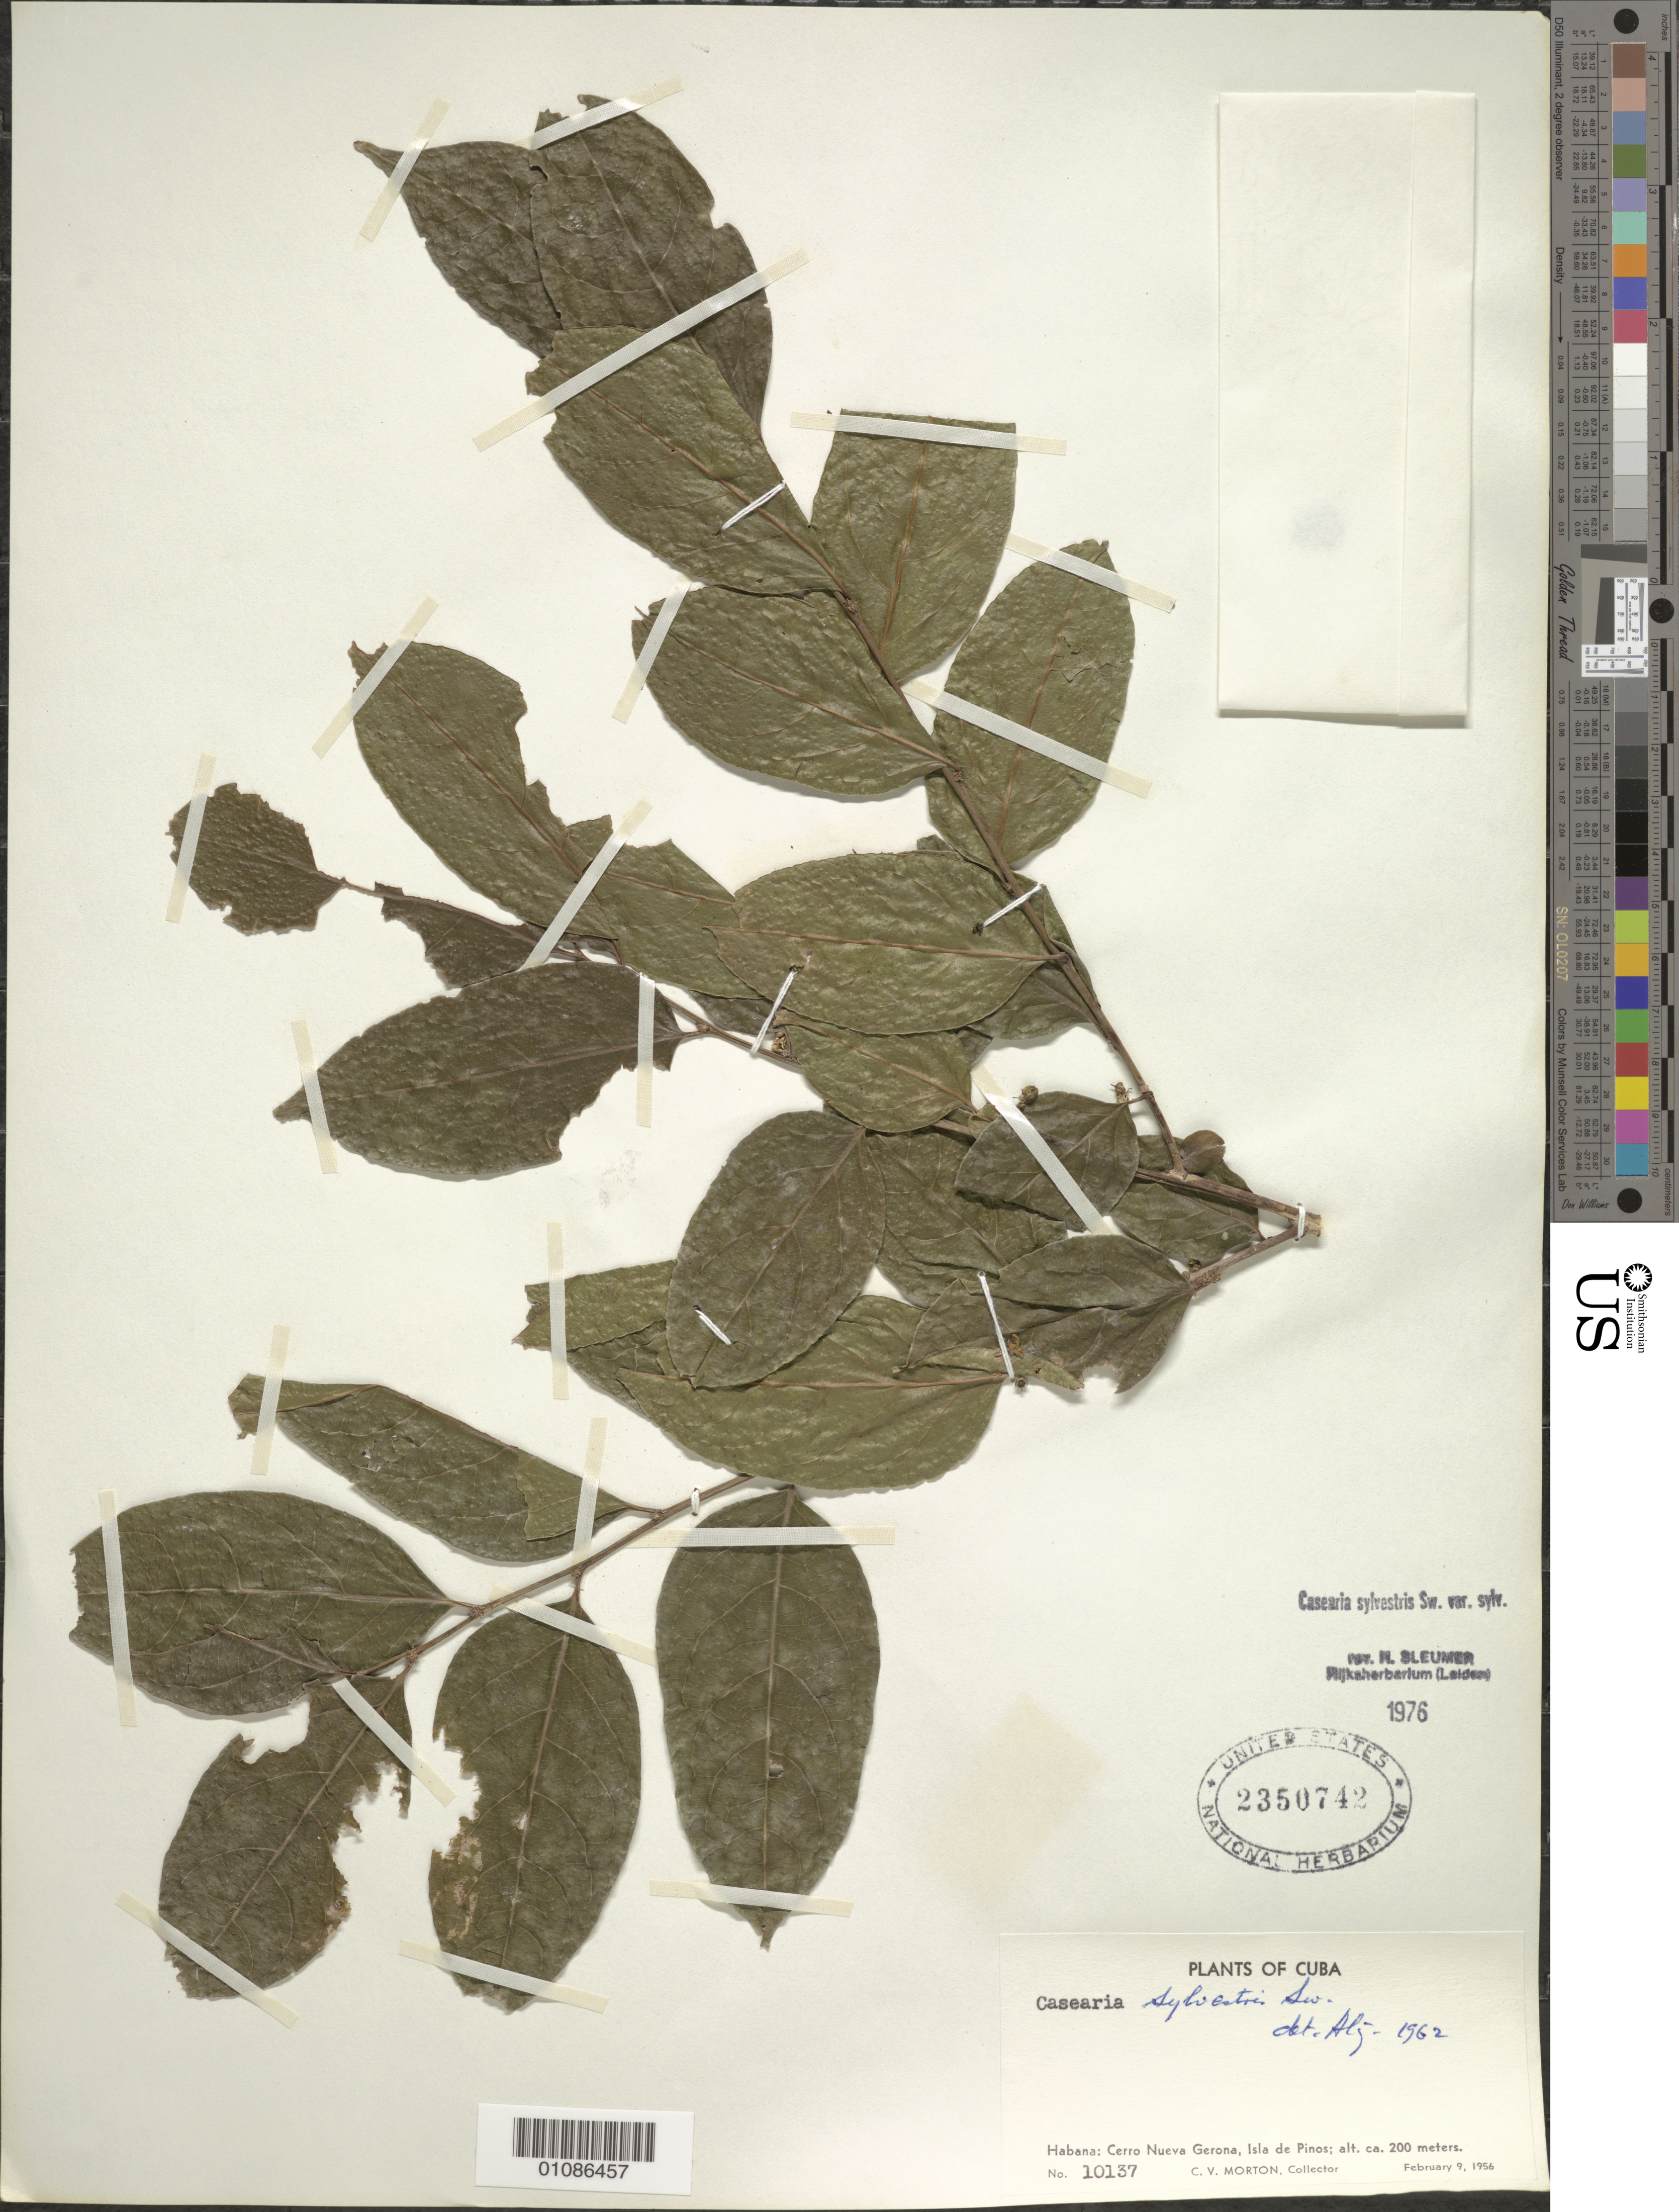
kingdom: Plantae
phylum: Tracheophyta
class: Magnoliopsida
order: Malpighiales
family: Salicaceae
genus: Casearia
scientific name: Casearia sylvestris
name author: Sw.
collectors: C. V. Morton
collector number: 10137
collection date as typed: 09 Feb 1956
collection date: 1956-02-09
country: Cuba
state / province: La Habana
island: Cuba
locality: La Habana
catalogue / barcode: US 2350742